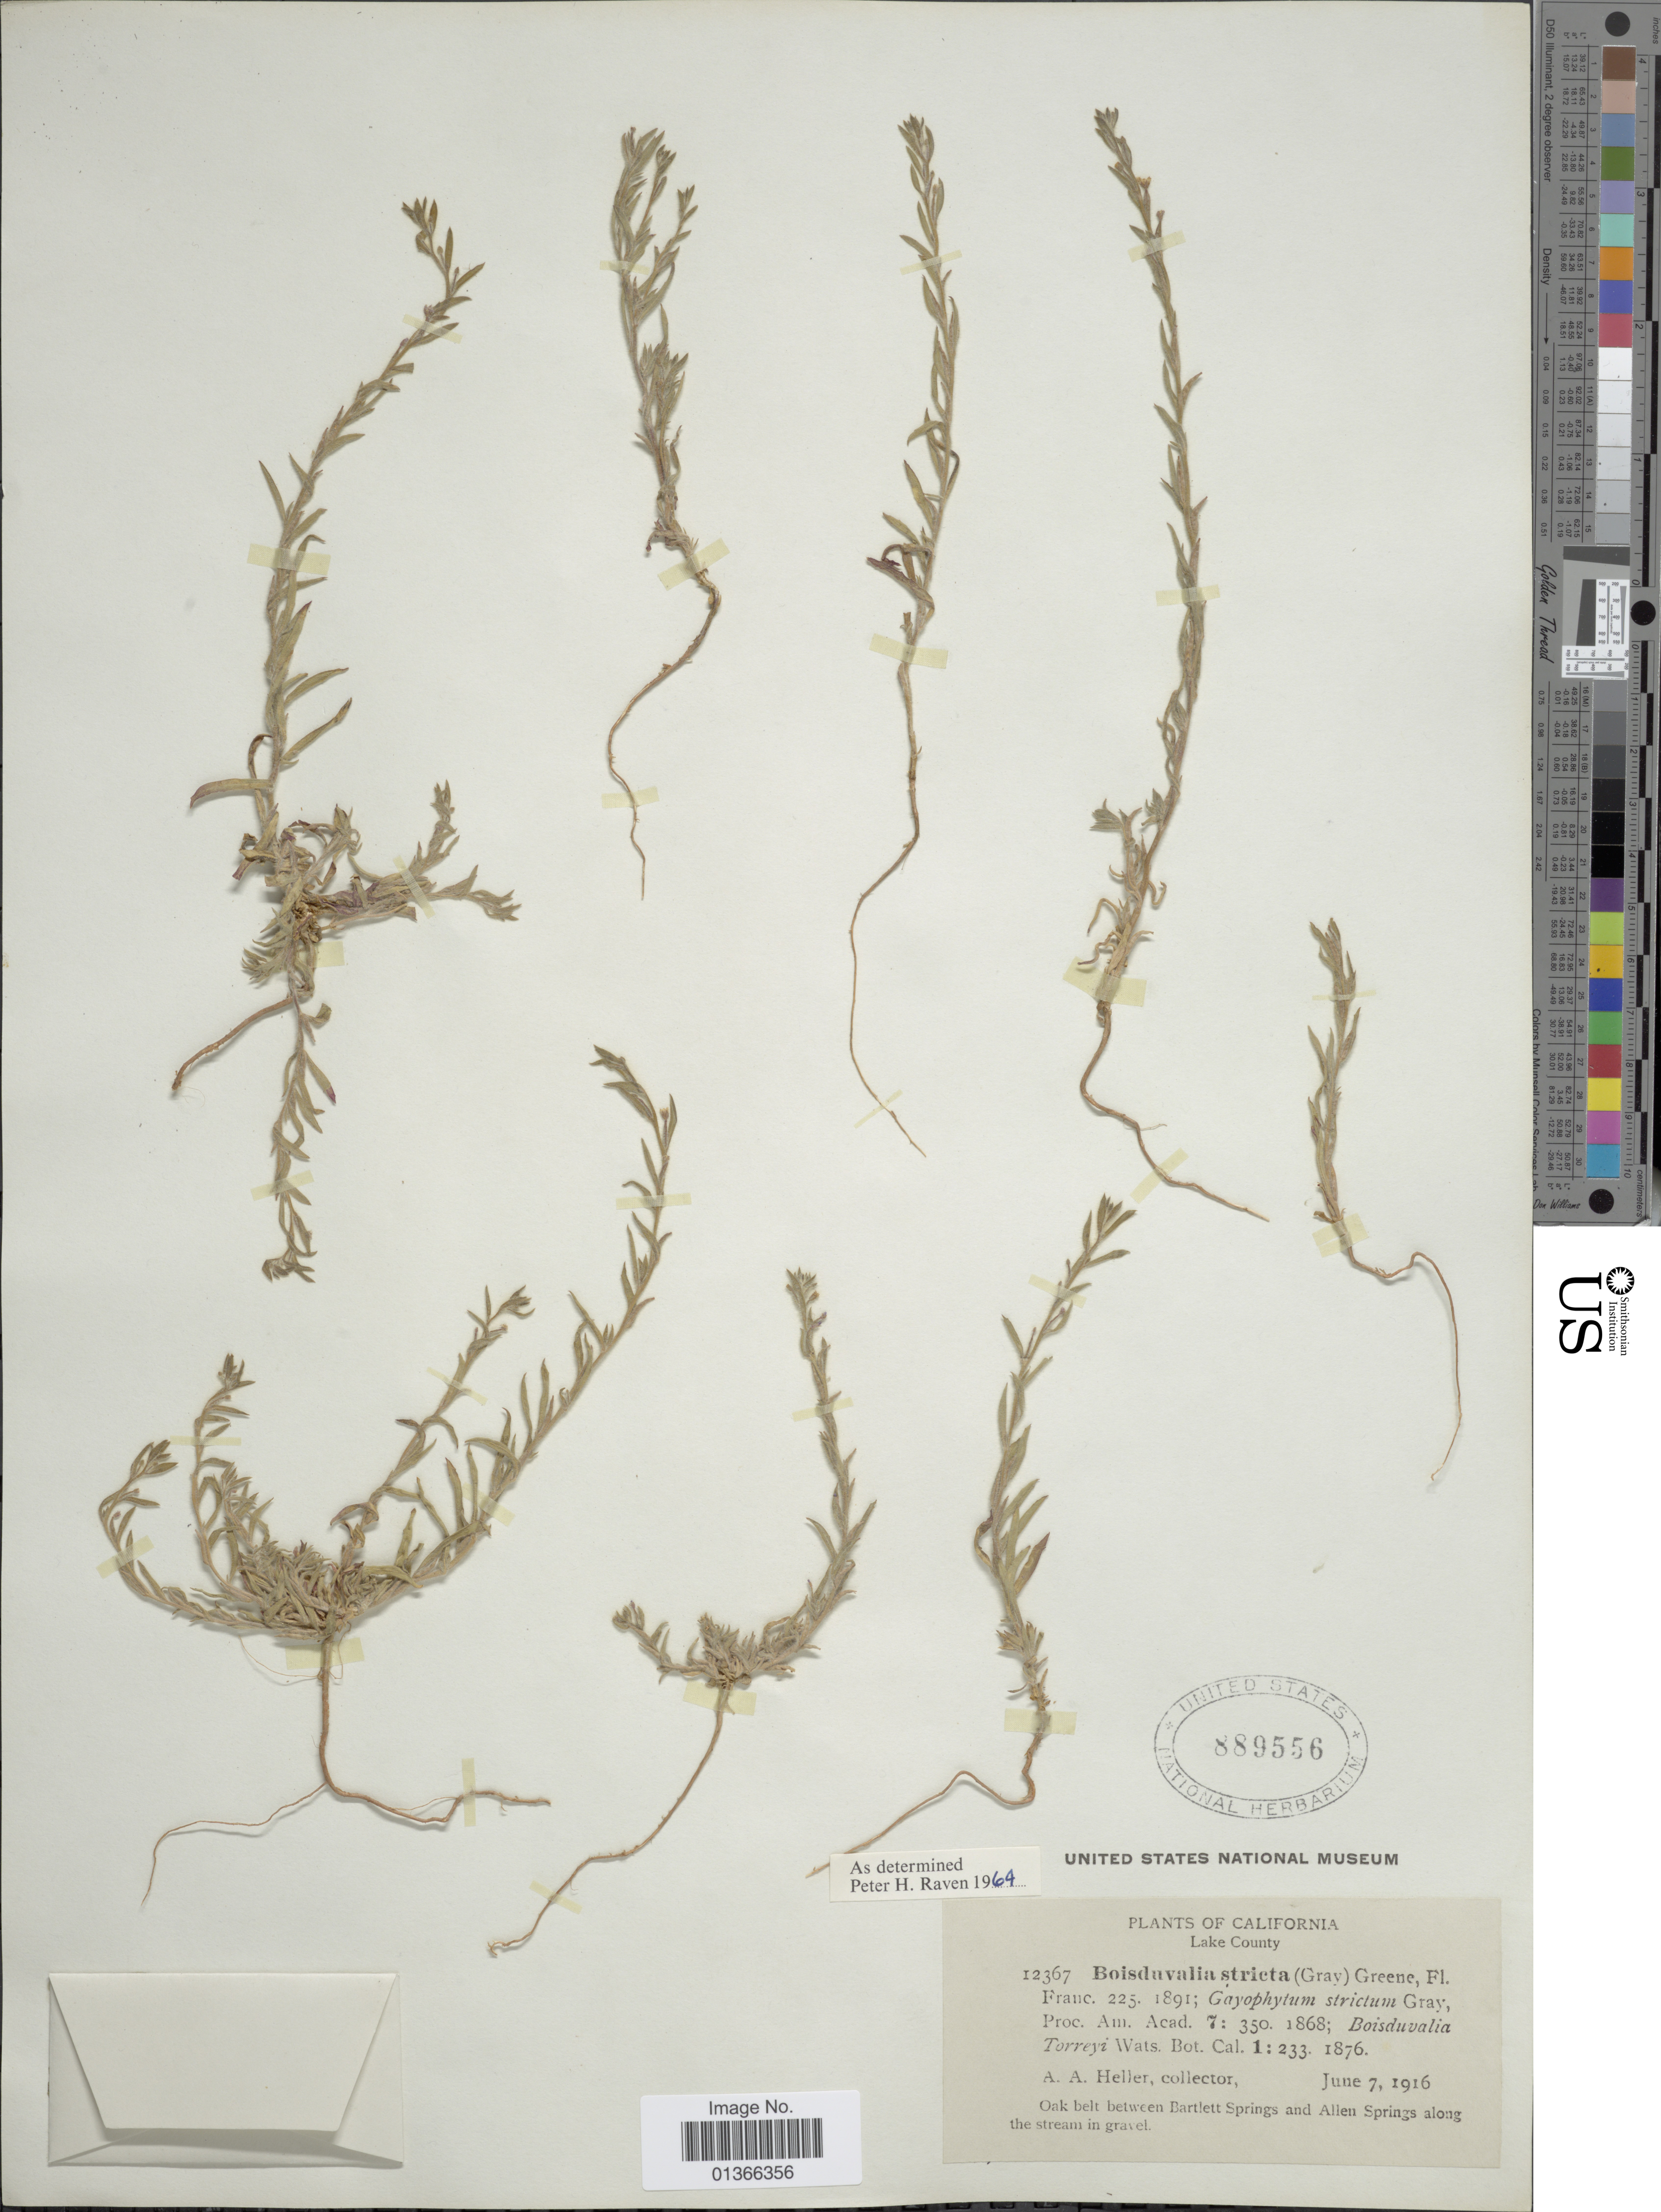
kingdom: Plantae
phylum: Tracheophyta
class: Magnoliopsida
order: Myrtales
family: Onagraceae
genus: Epilobium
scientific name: Epilobium torreyi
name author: (S. Watson) Hoch & P.H. Raven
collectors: A. A. Heller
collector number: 12367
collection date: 1916-06-07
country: United States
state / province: California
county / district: Lake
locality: Lake County. Oak belt between Bartlett Springs and Allen Springs along the stream in gravel.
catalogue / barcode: US 889556